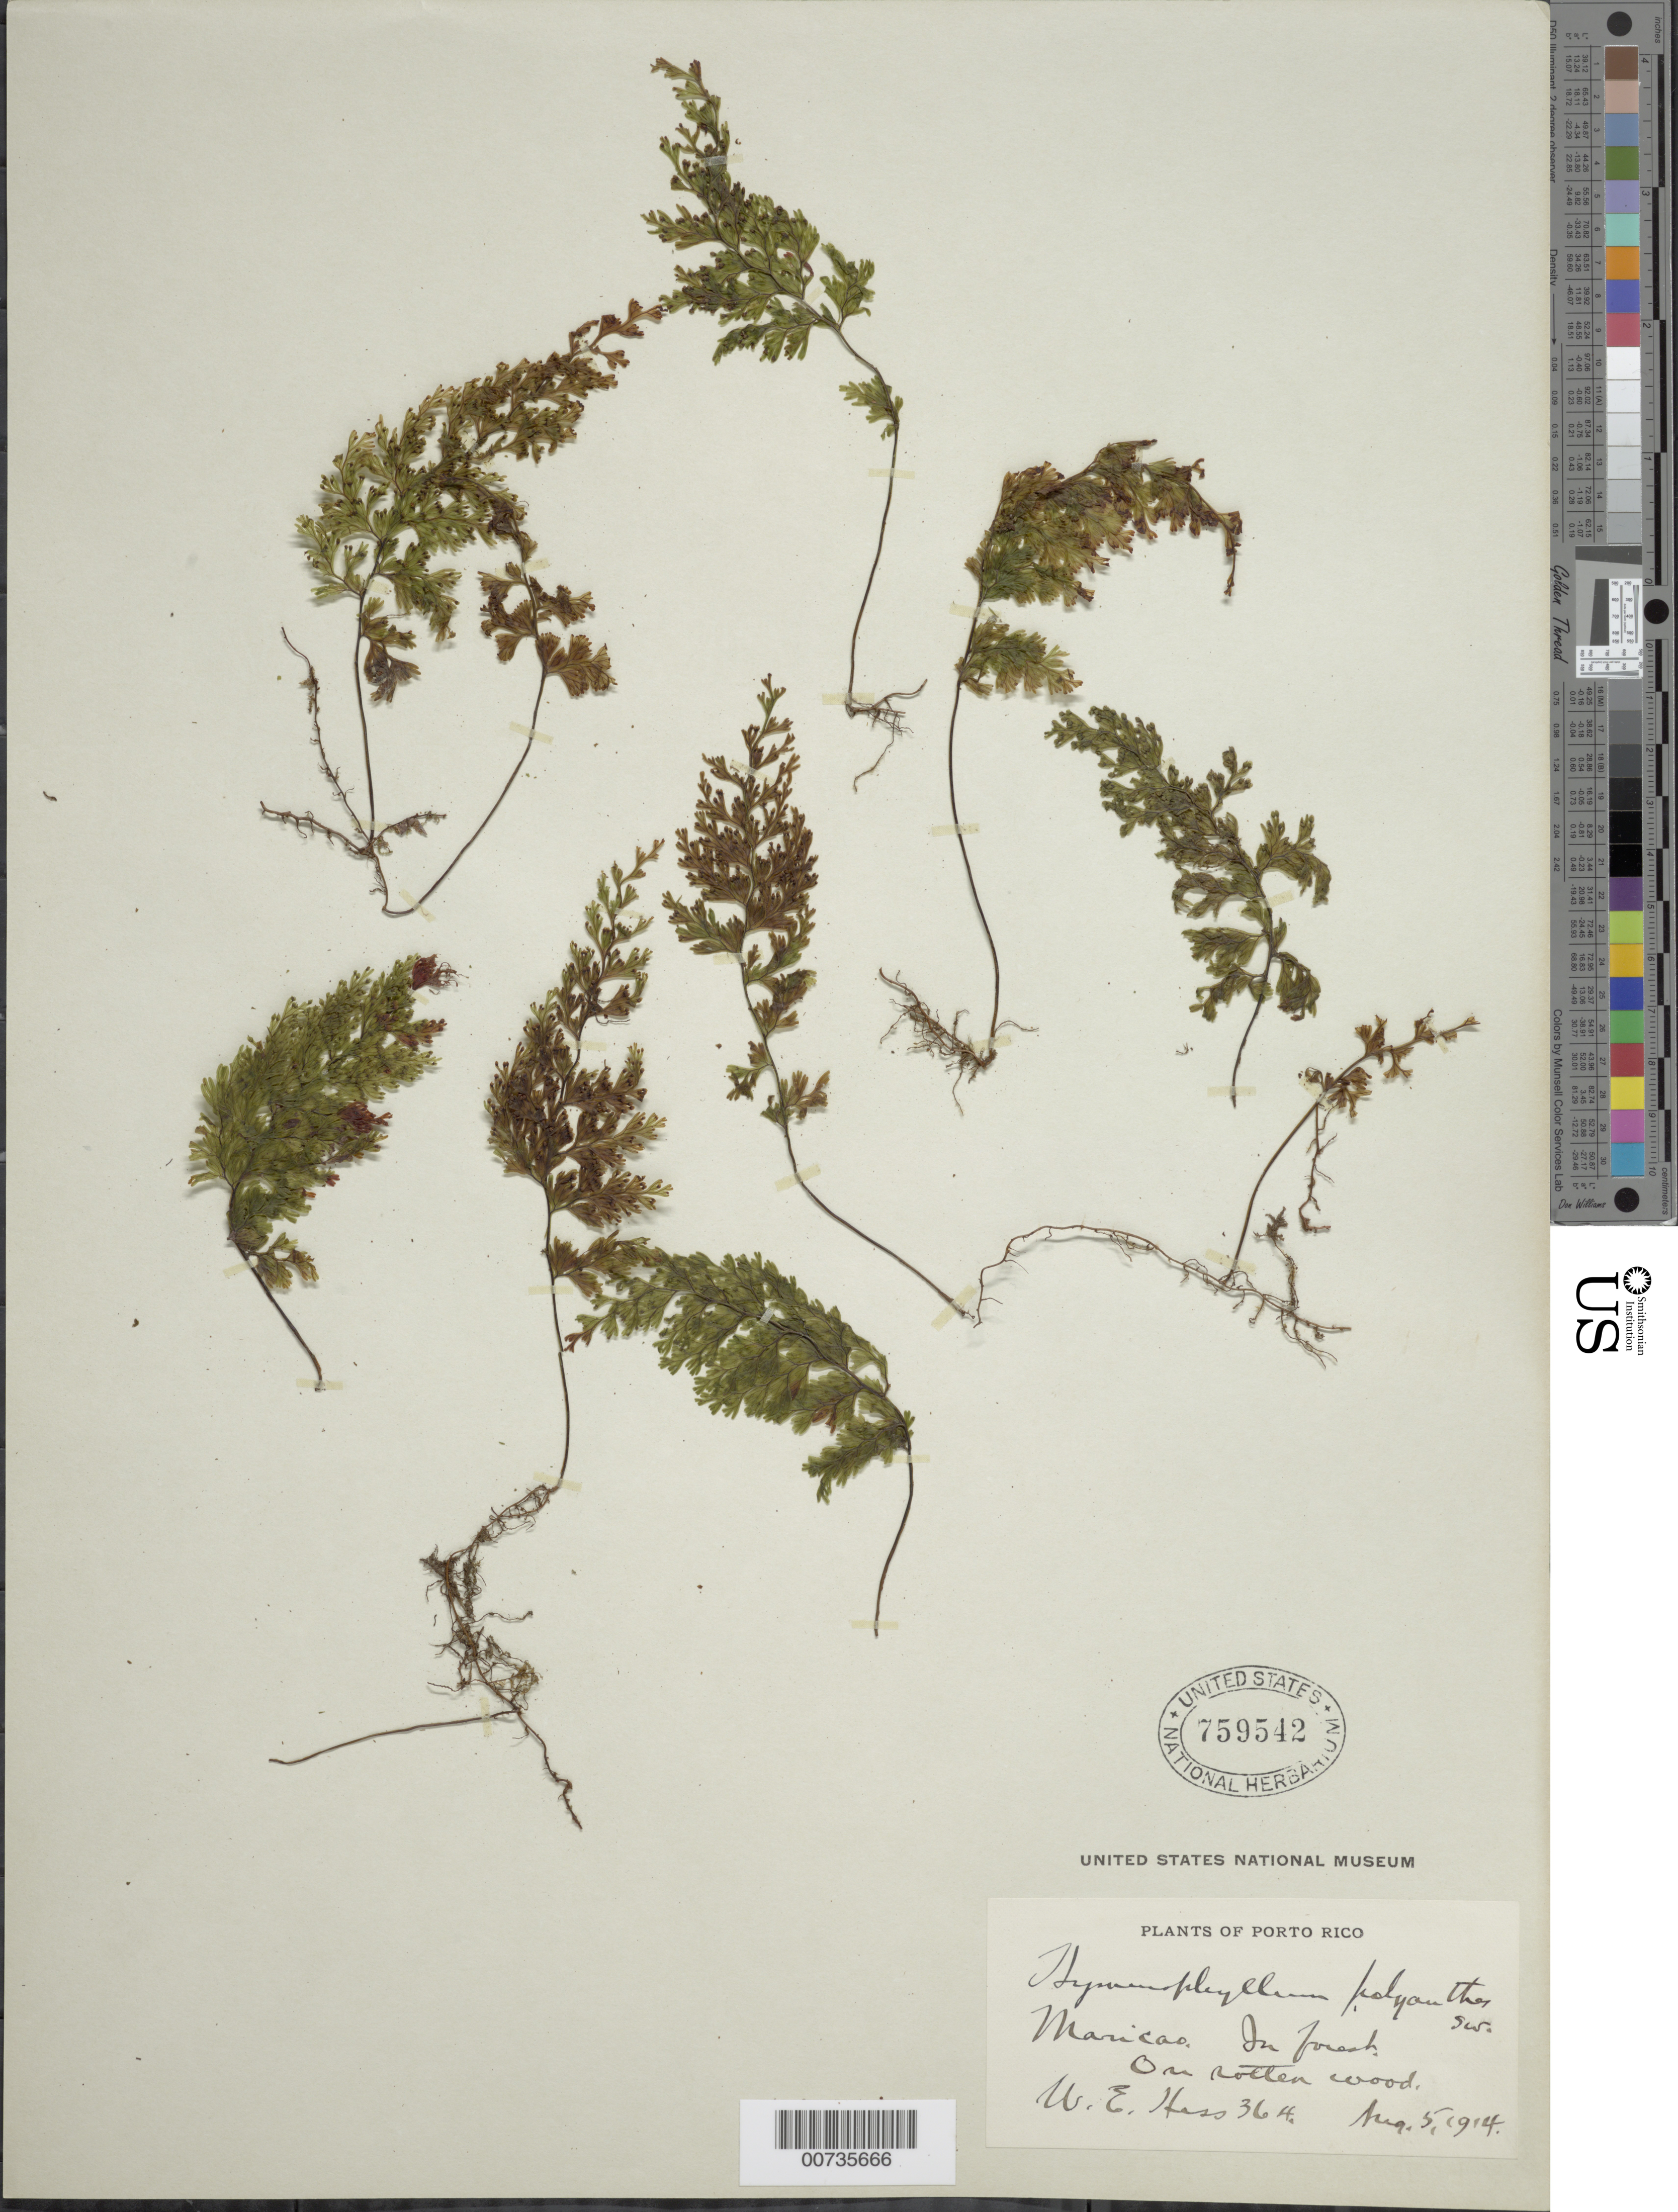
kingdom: Plantae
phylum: Tracheophyta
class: Polypodiopsida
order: Hymenophyllales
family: Hymenophyllaceae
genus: Hymenophyllum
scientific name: Hymenophyllum polyanthos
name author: (Sw.) Sw.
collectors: W. Hess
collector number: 364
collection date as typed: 05 Aug 1914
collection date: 1914-08-05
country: Puerto Rico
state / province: Maricao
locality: Maricao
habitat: In forest on rotten wood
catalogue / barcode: US 759542